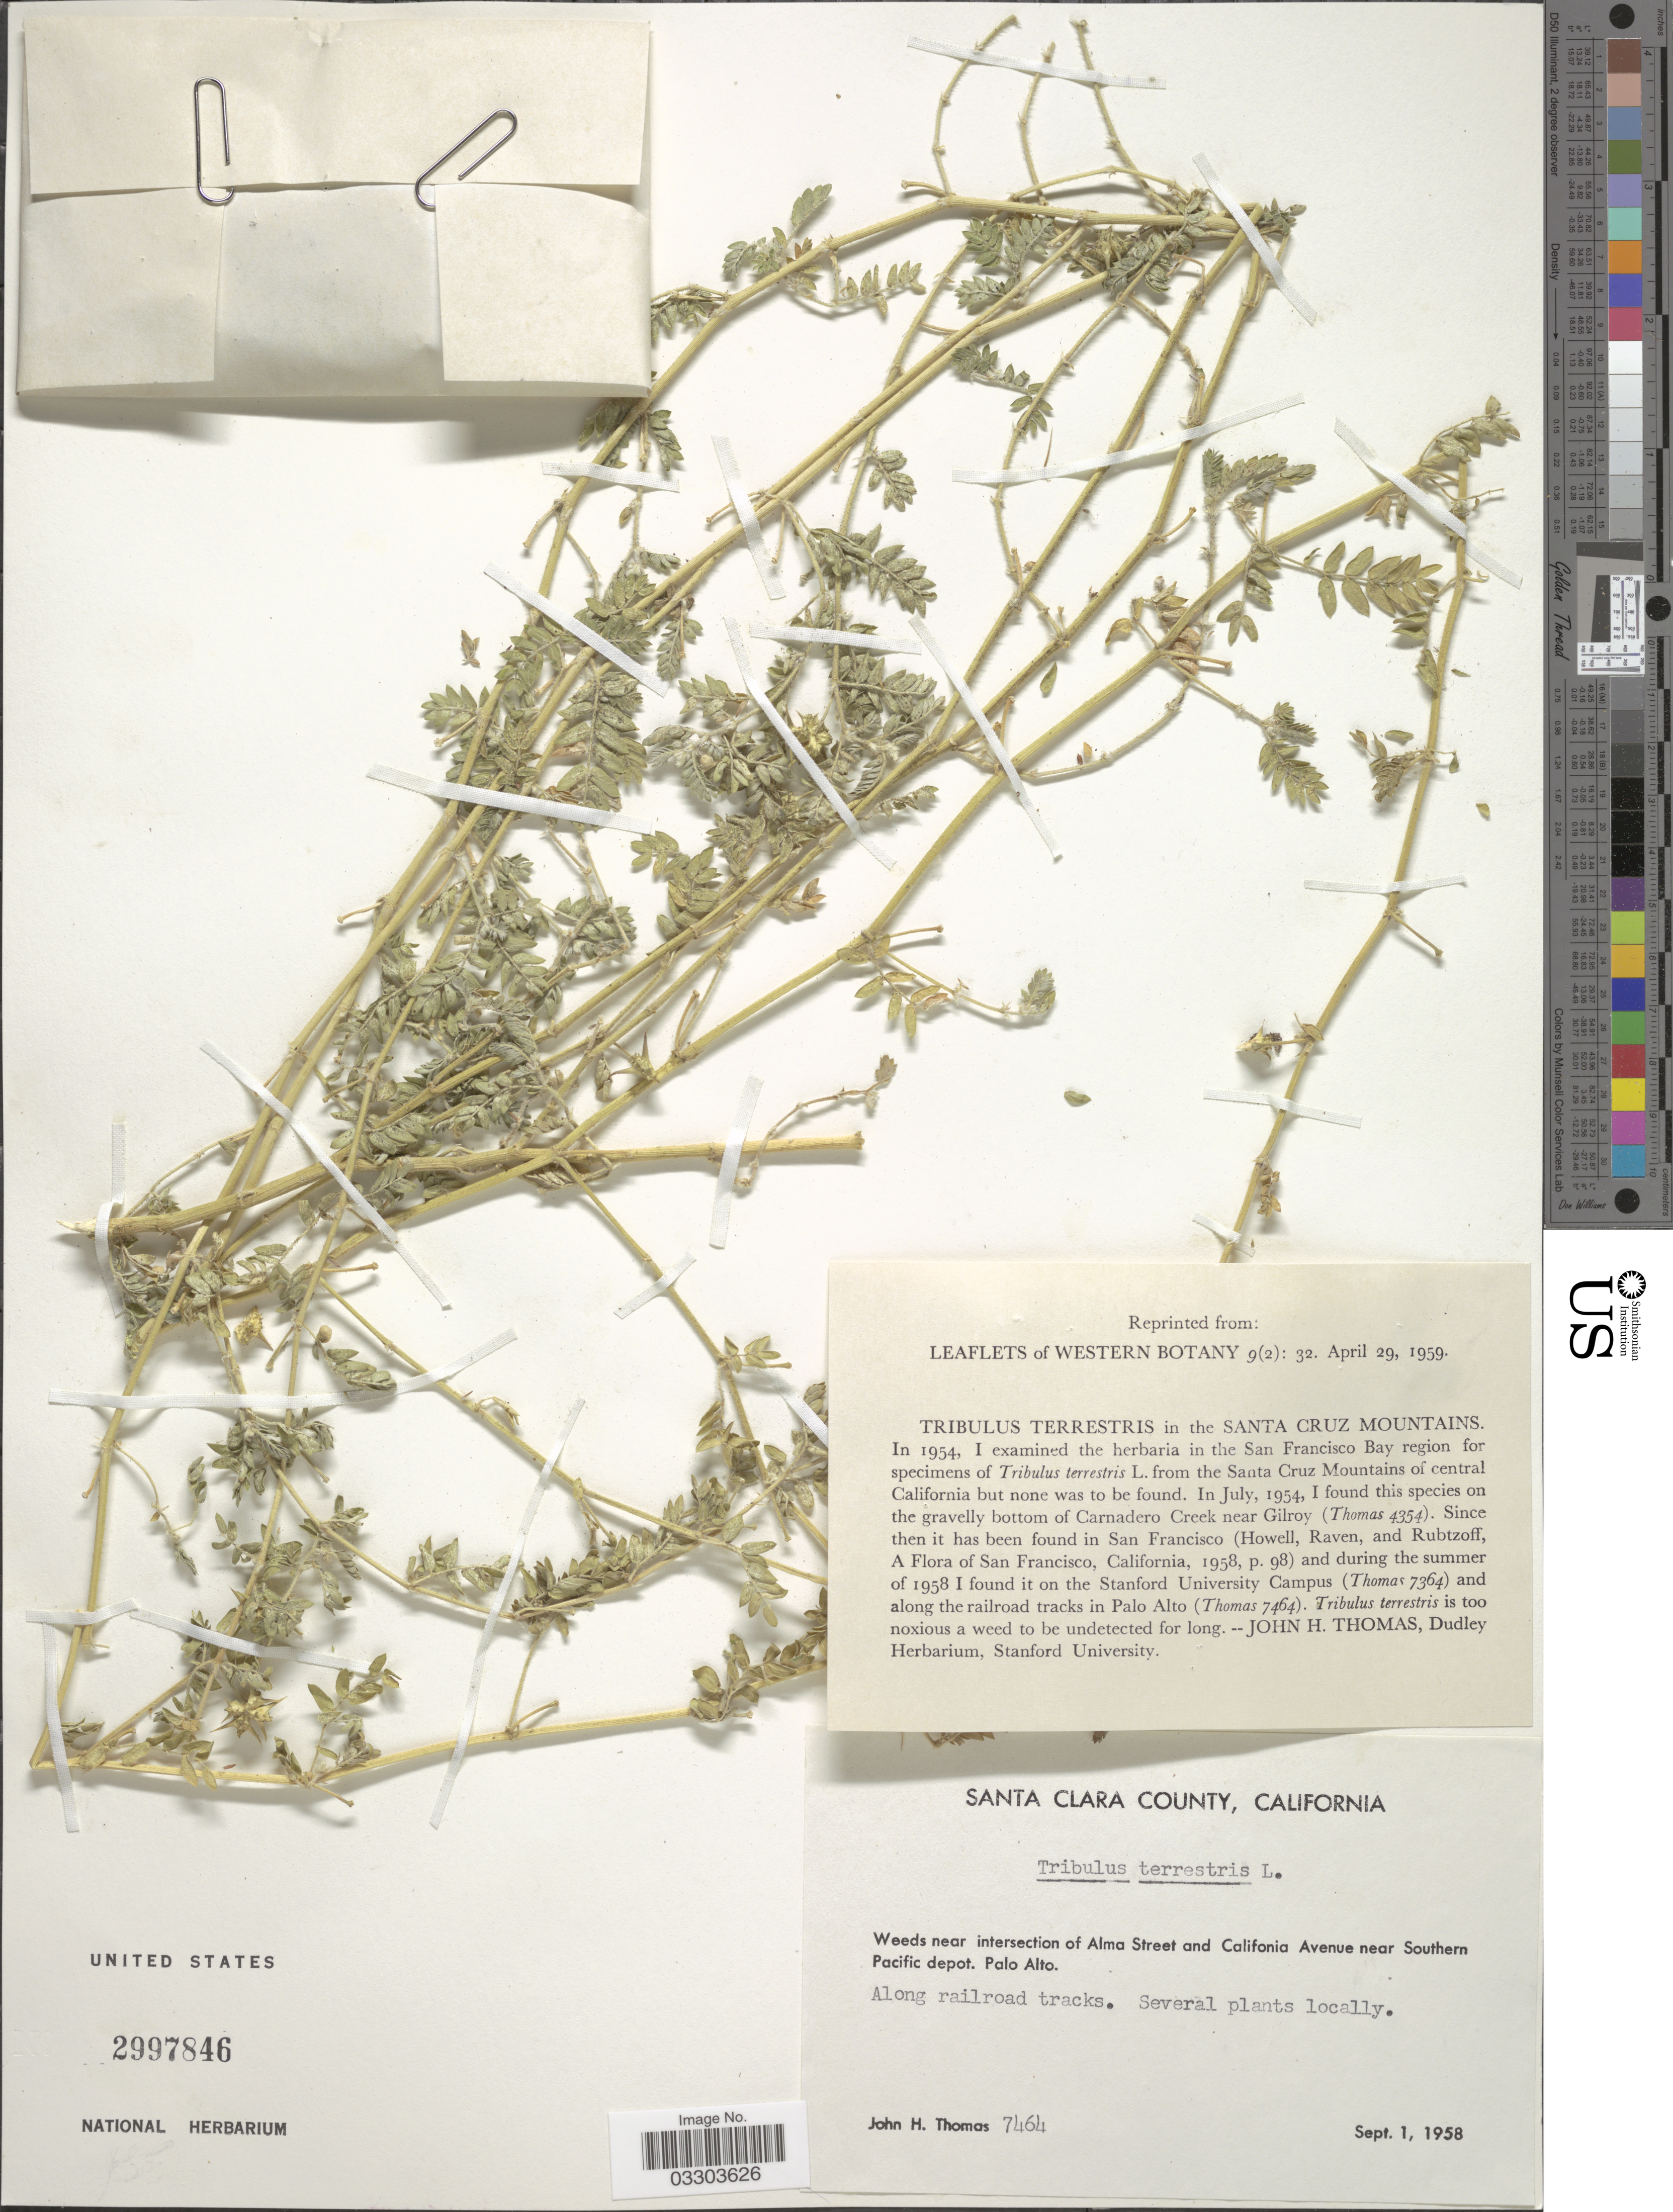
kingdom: Plantae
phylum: Tracheophyta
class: Magnoliopsida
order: Zygophyllales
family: Zygophyllaceae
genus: Tribulus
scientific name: Tribulus terrestris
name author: L.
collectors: J. H. Thomas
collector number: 7464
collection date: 1958-09-01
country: United States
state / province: California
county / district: Santa Clara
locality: Santa Clara County. Near intersection of Alma Street and California Avenue near Southern Pacific depot. Palo Alto. Along railroad tracks.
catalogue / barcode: US 2997846